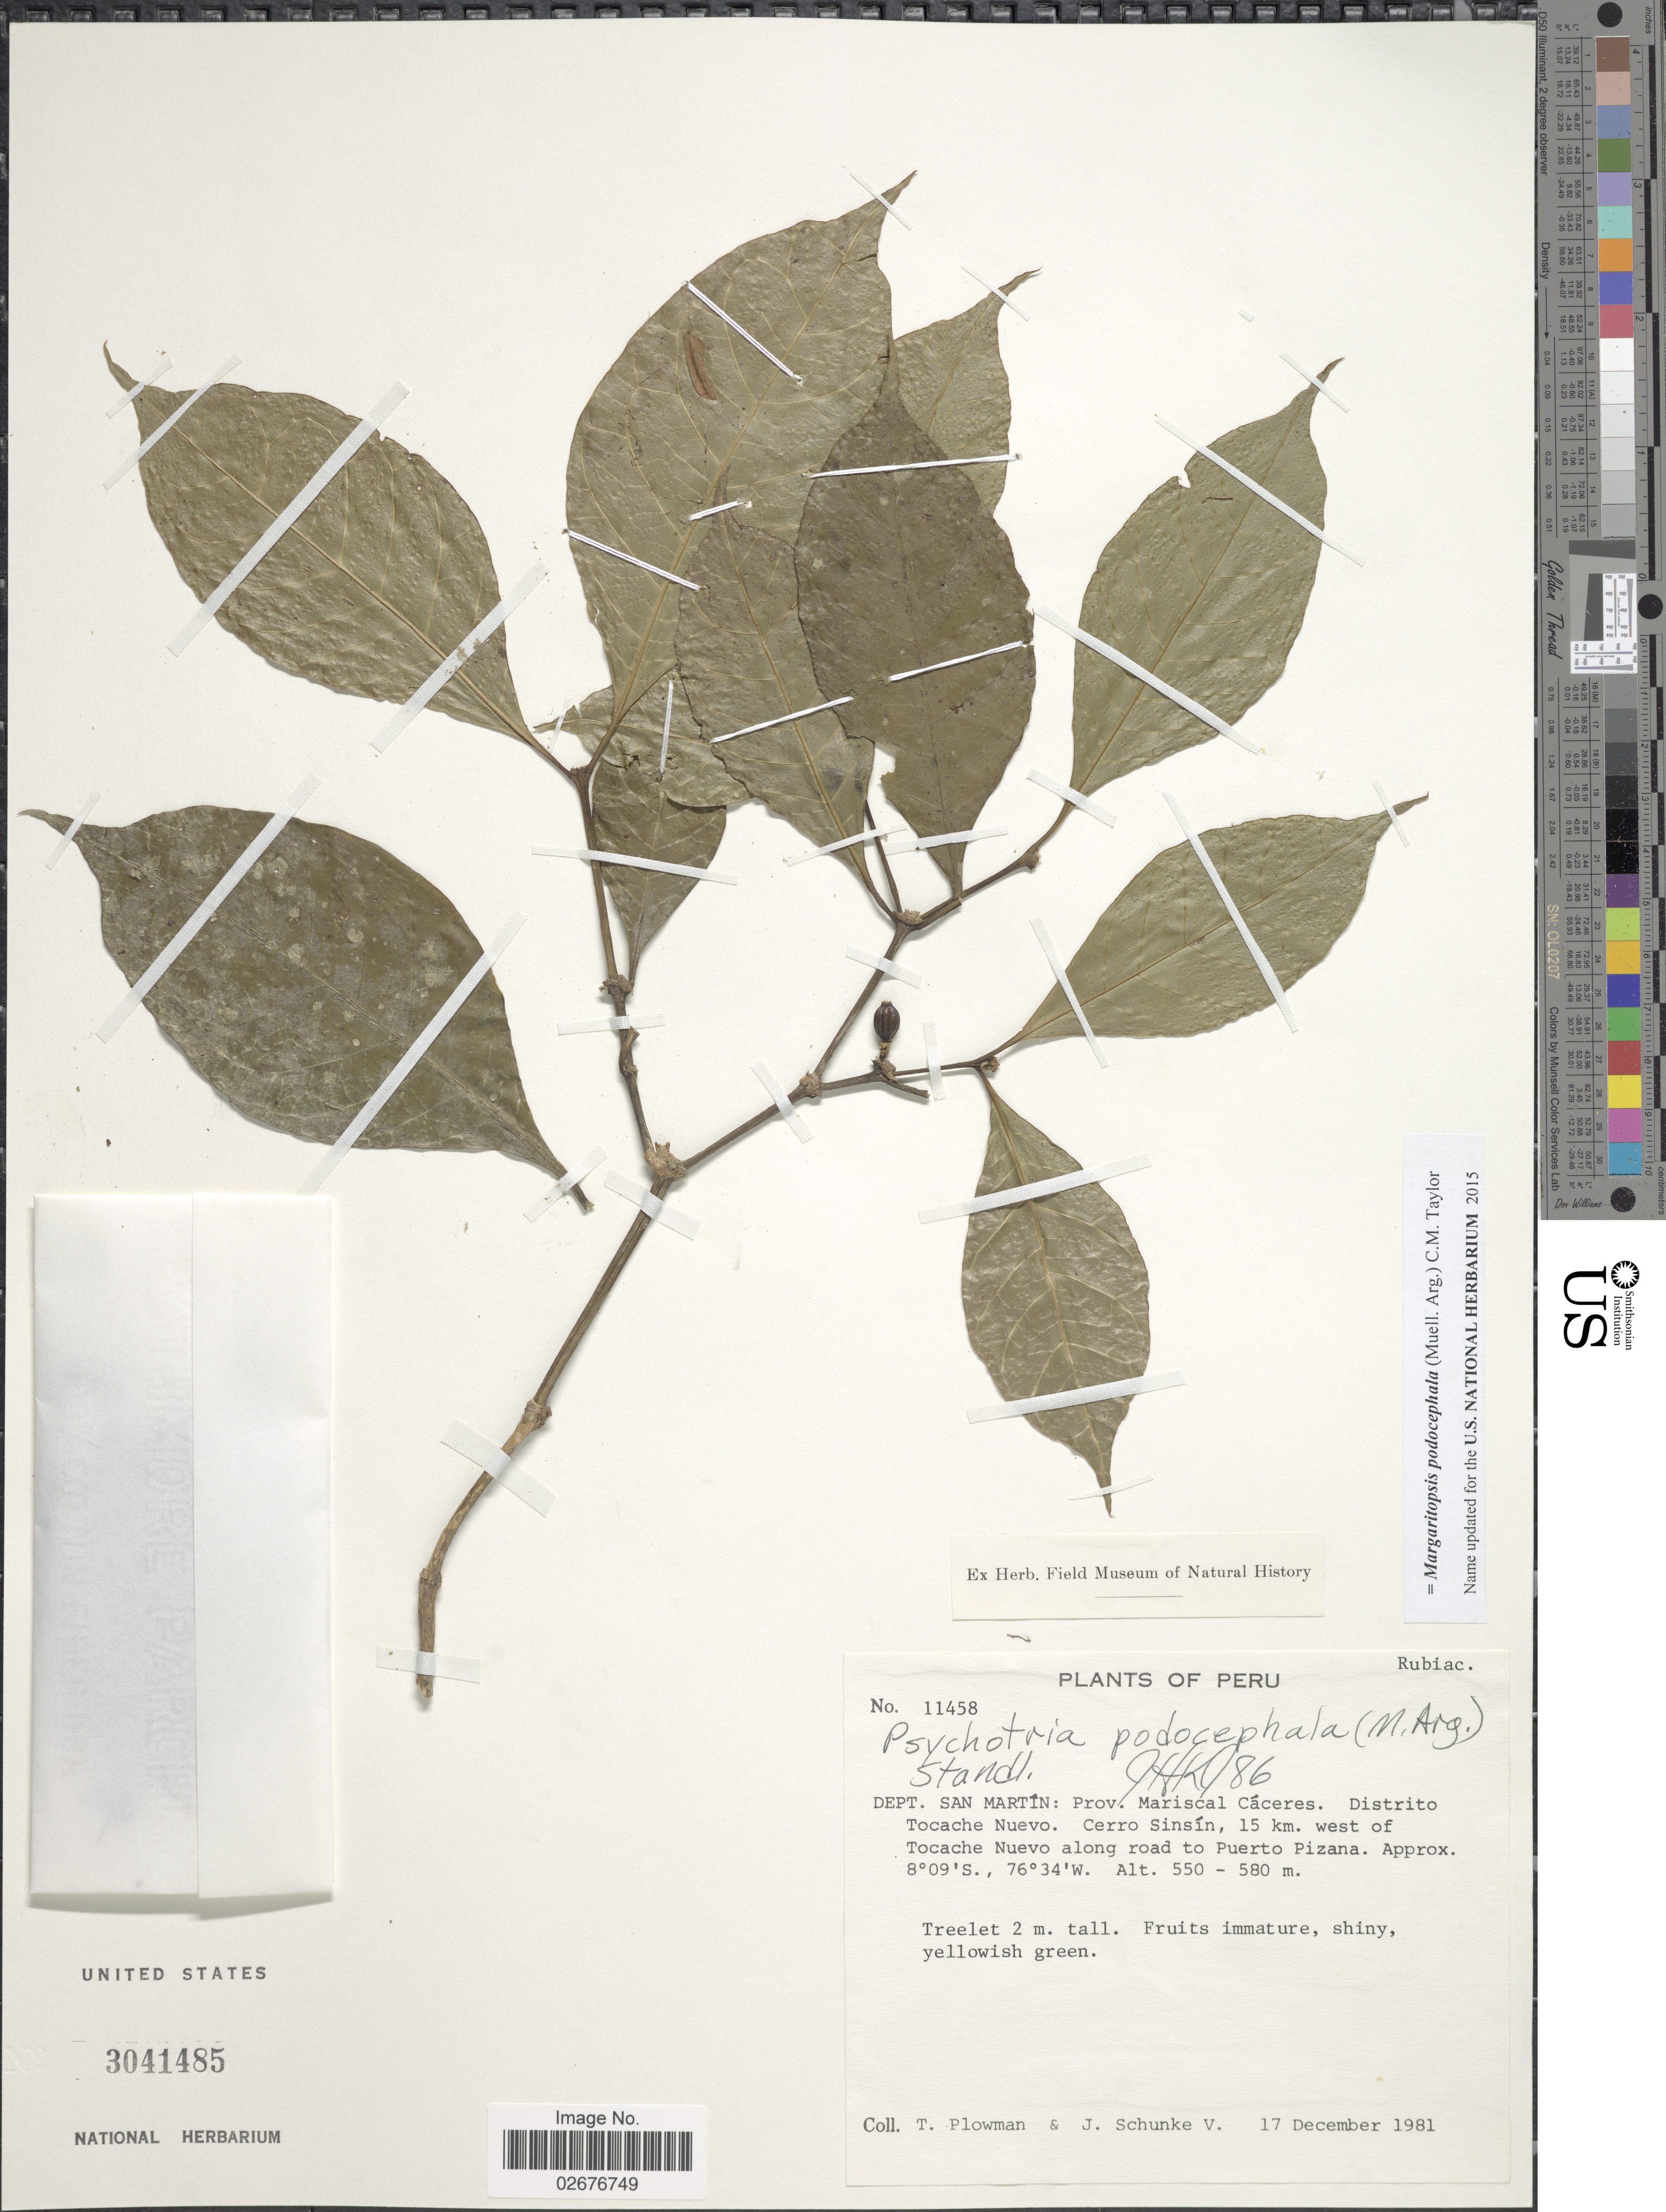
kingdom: Plantae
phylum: Tracheophyta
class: Magnoliopsida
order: Gentianales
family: Rubiaceae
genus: Margaritopsis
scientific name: Margaritopsis podocephala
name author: (Müll. Arg.) C.M. Taylor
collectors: T. Plowman & J. Schunke Vigo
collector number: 11458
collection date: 1981-12-17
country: Peru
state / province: San Martín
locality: Prov. Mariscal Cáceres, Distrito Tocache Nuevo, Cerro Sinsin, 15 km. west of Tocache Nuevo along road to Puerto Pizana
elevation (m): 550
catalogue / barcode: US 3041485